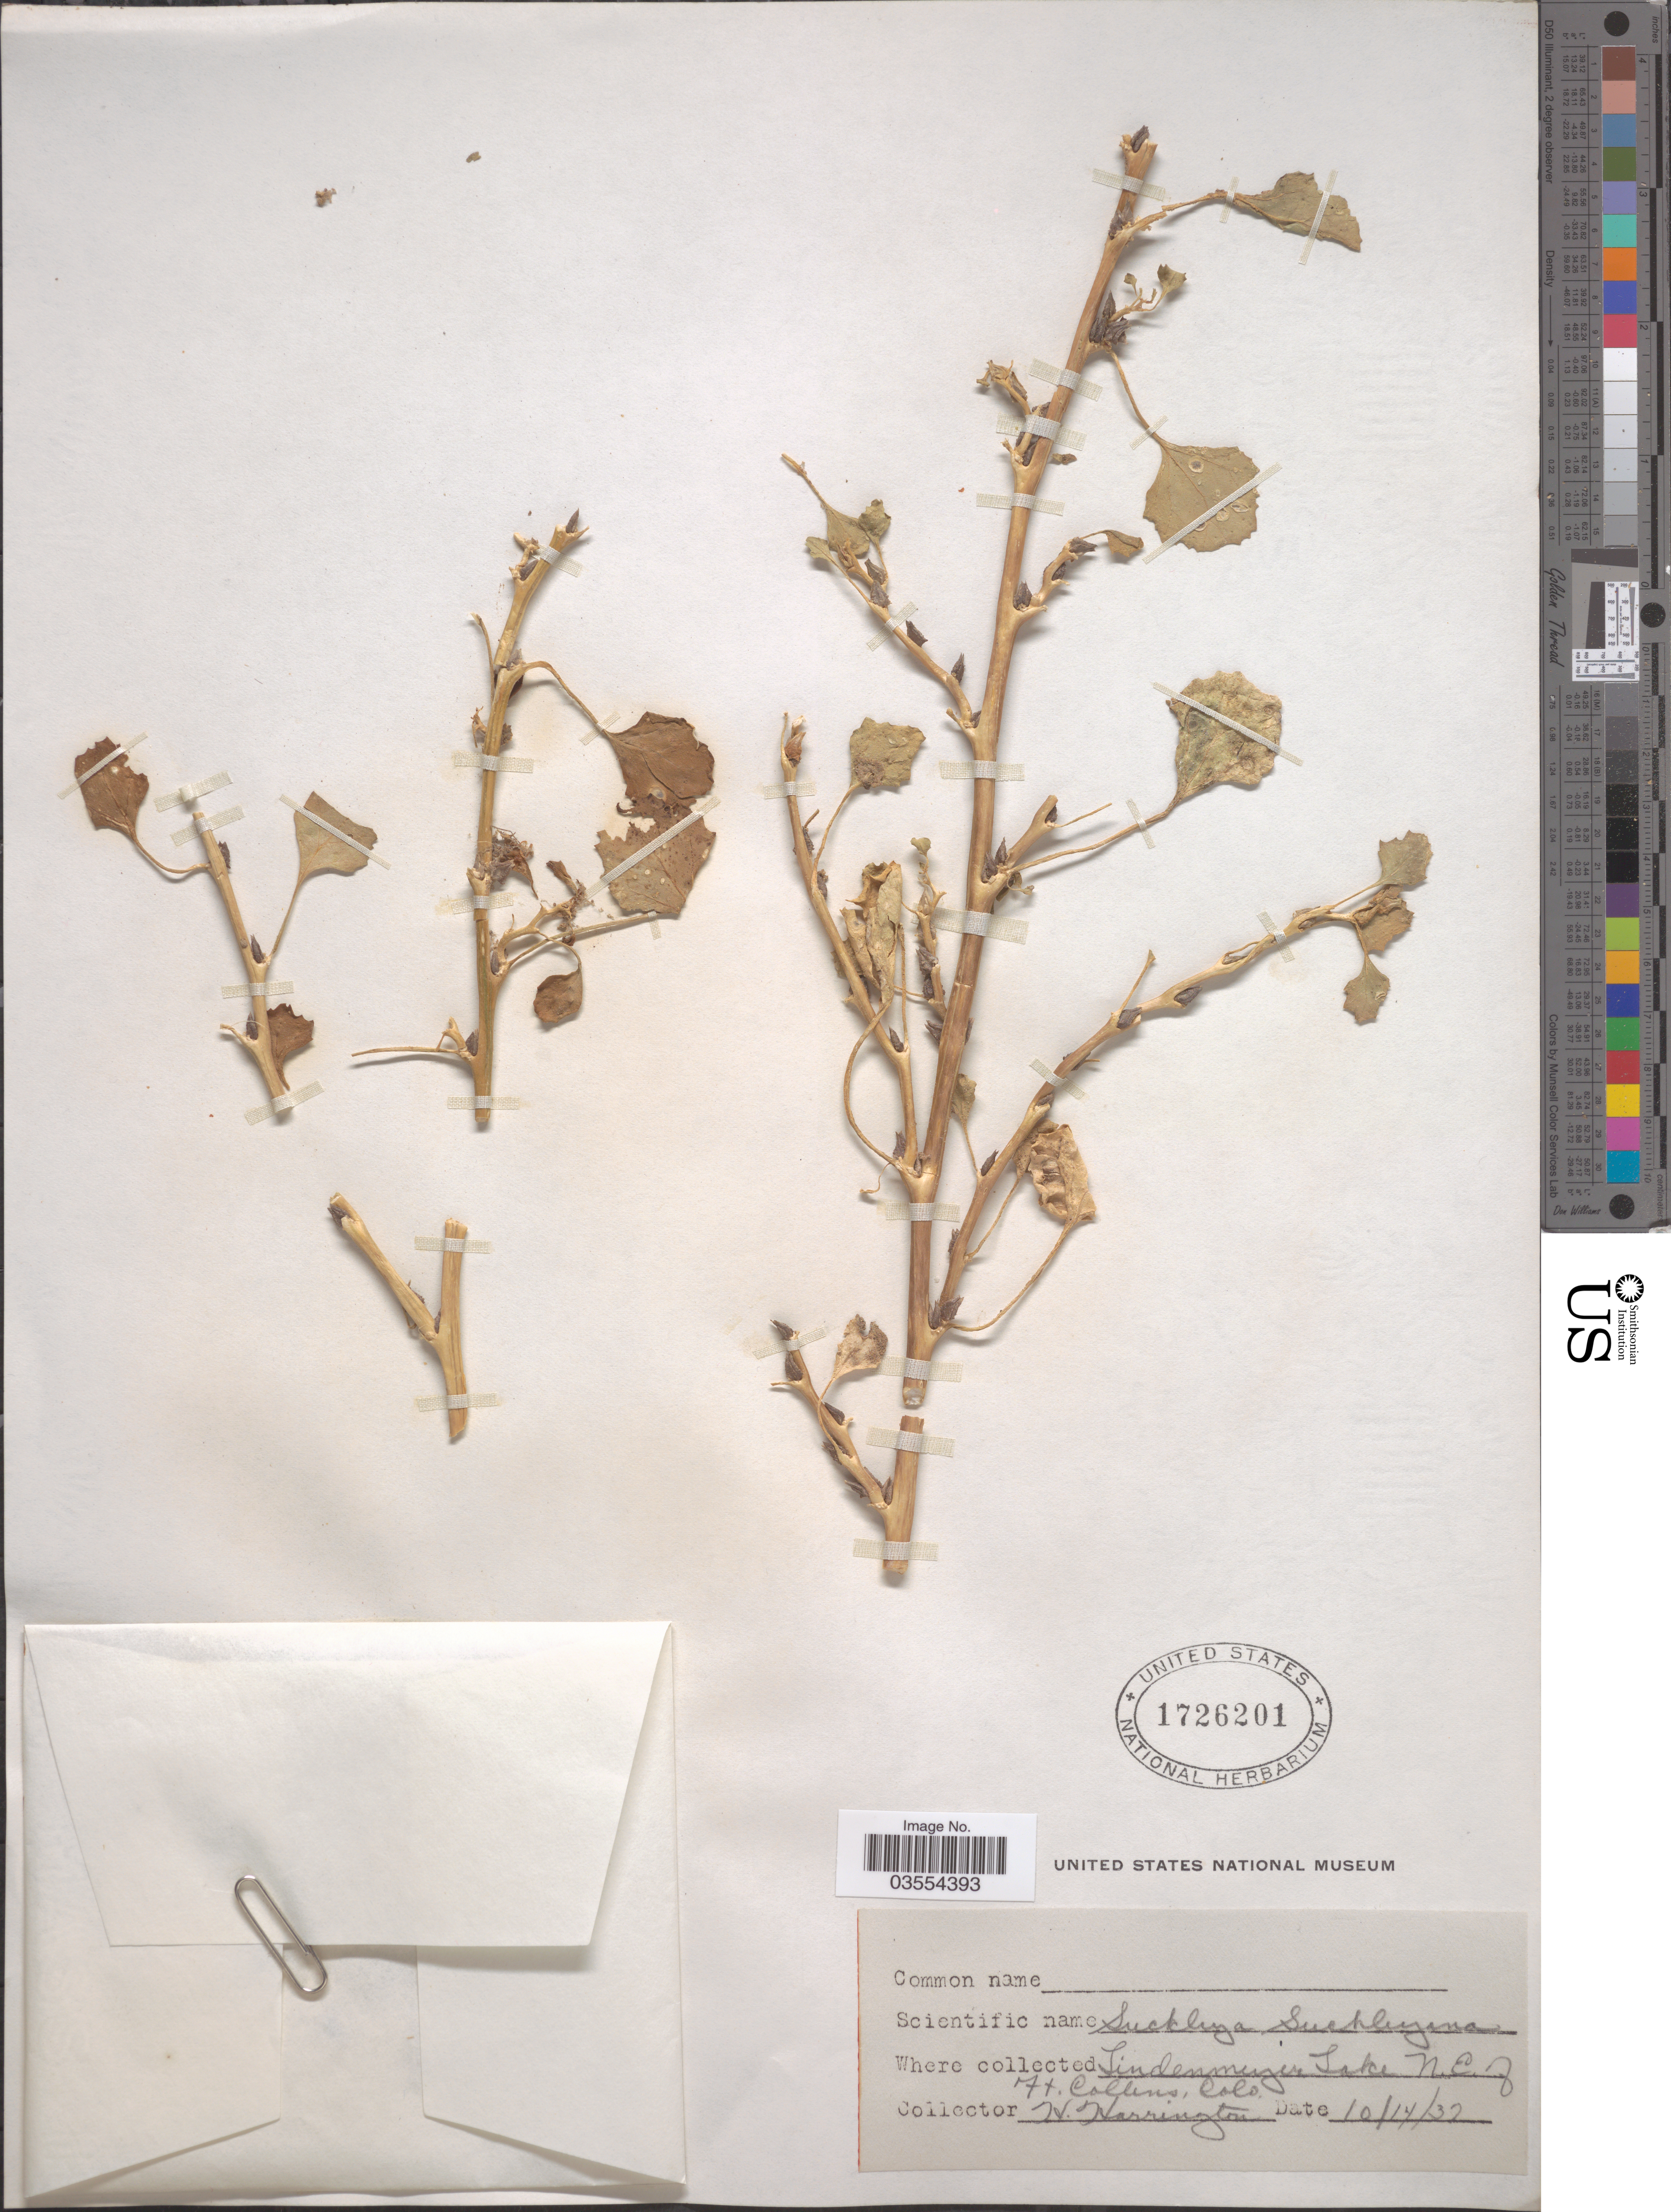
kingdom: Plantae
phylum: Tracheophyta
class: Magnoliopsida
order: Caryophyllales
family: Amaranthaceae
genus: Suckleya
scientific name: Suckleya suckleyana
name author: (Torr.) Rydb.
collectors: H. Harington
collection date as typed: Transcribed d/m/y: 14/10/37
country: United States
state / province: Colorado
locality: Lindenmeyer Lake N.E. of Ft. Collins.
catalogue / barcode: US 1726201